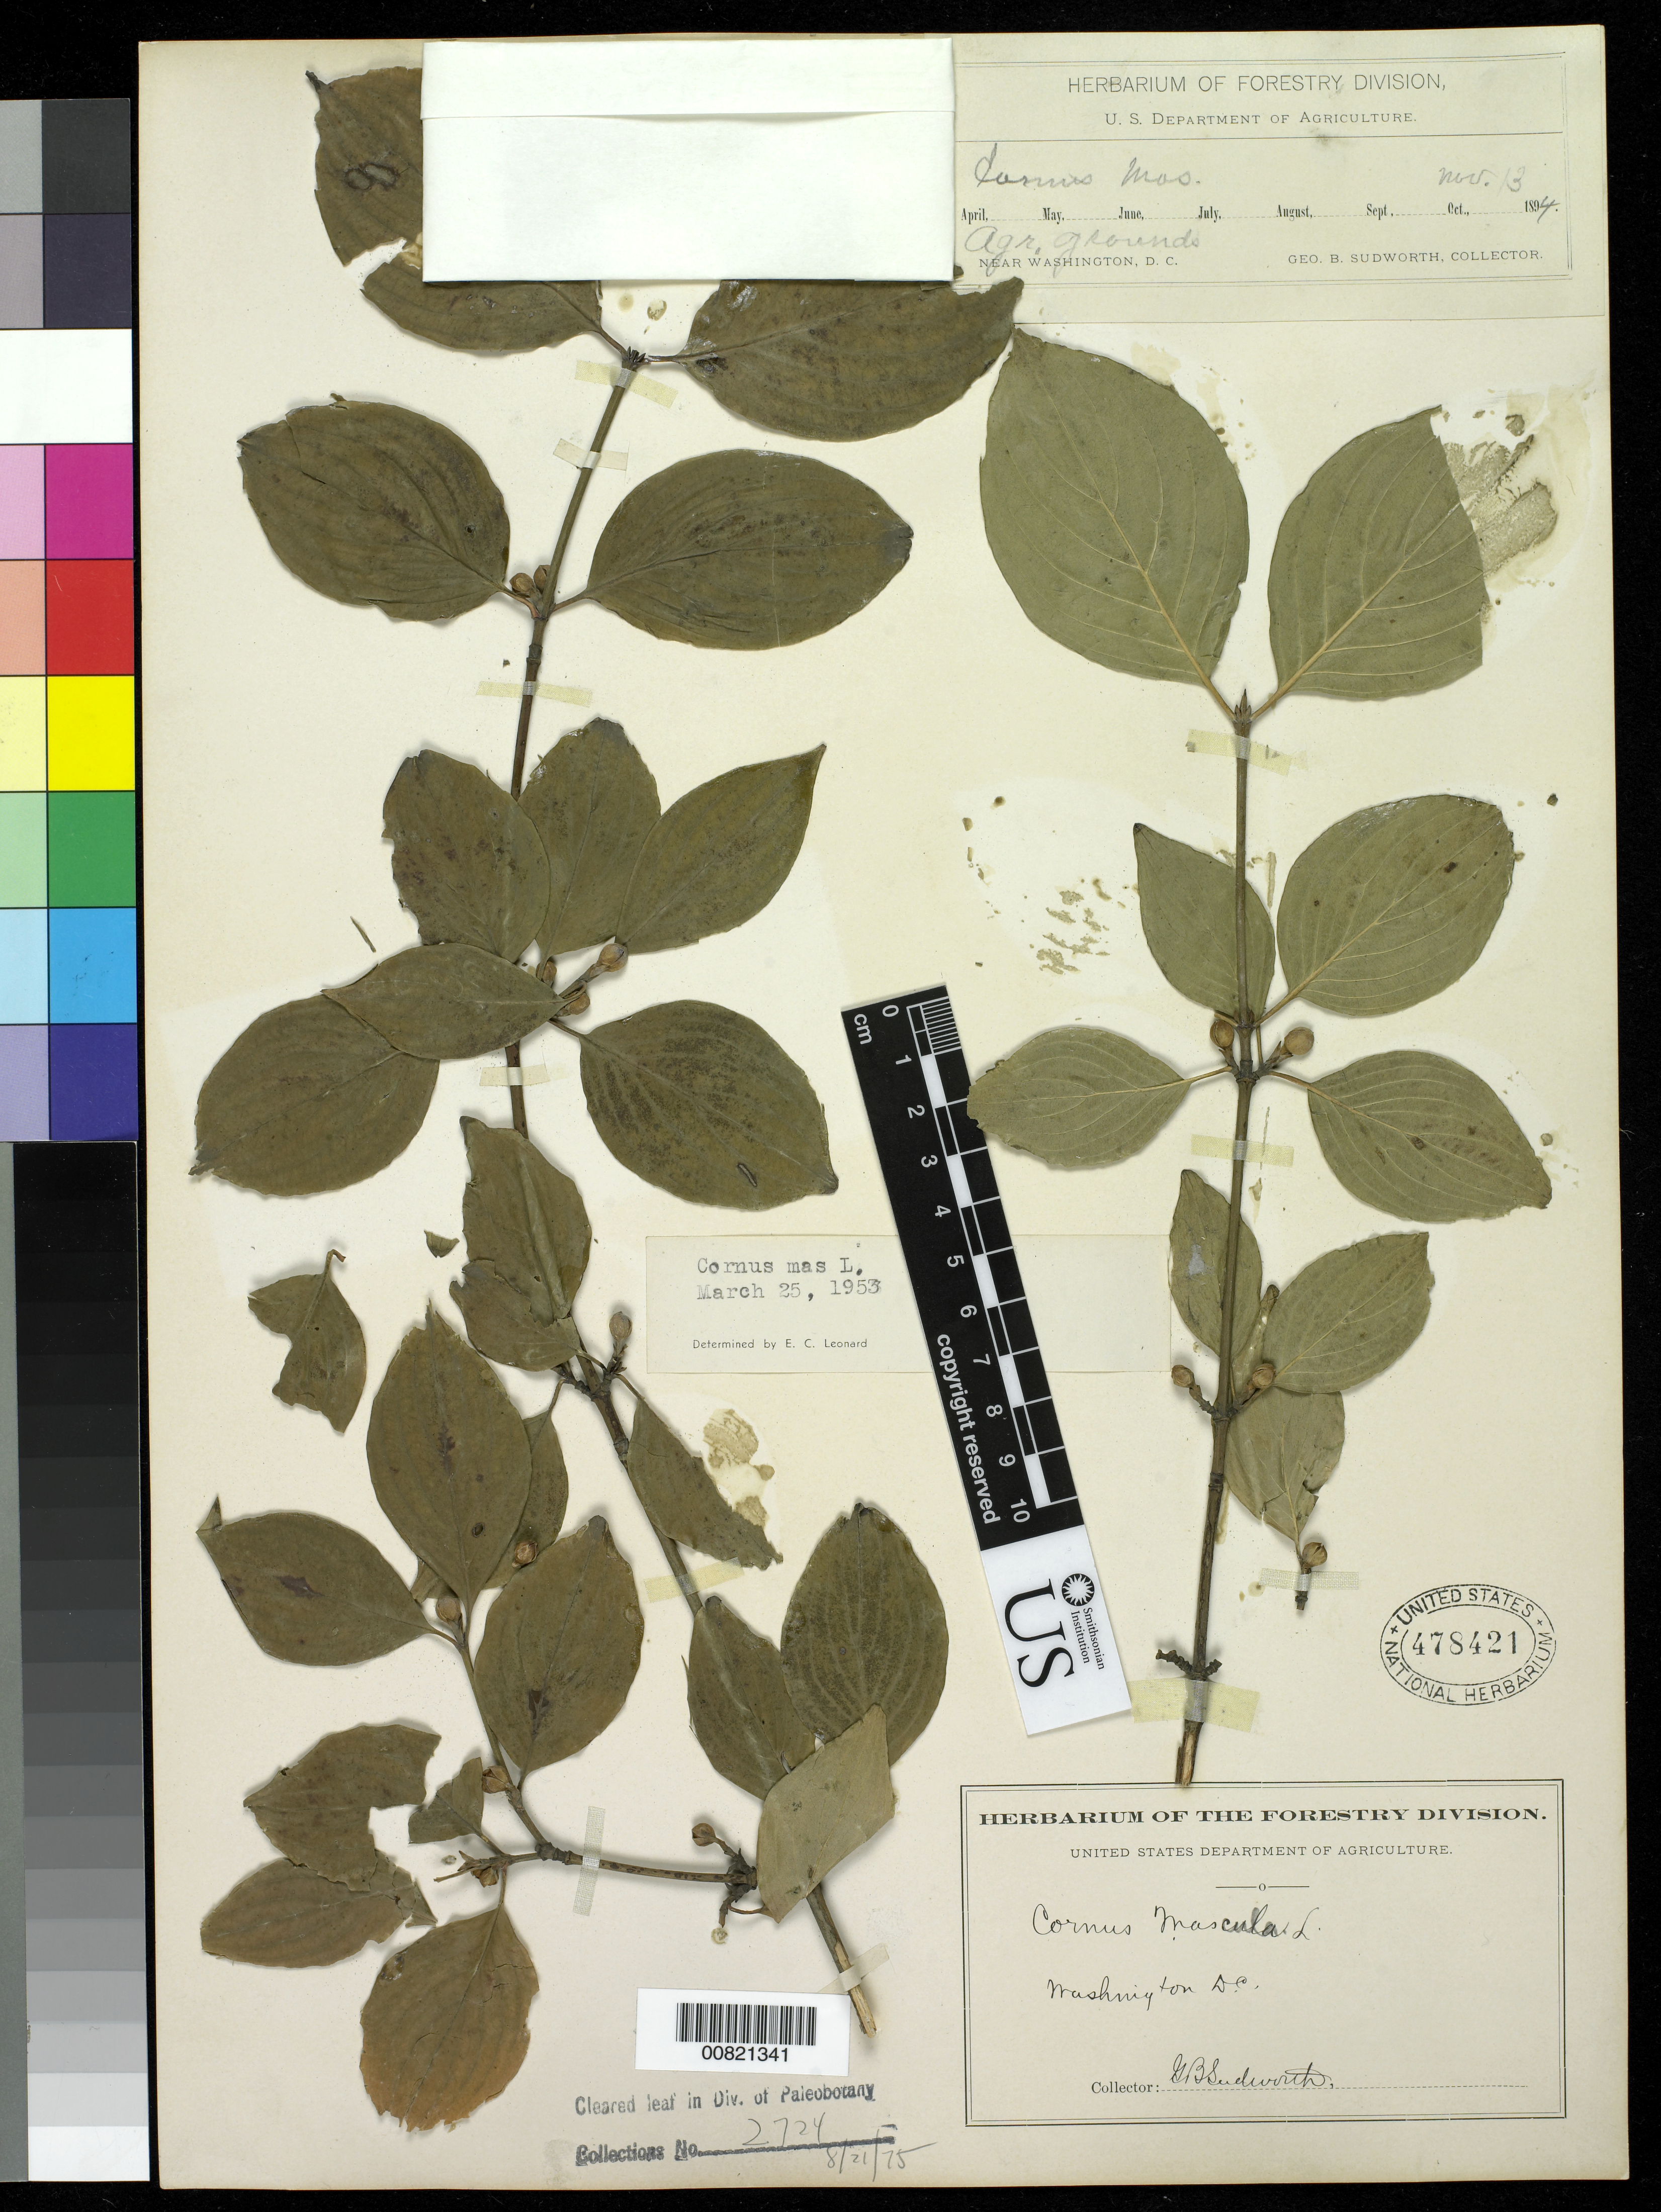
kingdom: Plantae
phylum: Tracheophyta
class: Magnoliopsida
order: Cornales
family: Cornaceae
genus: Cornus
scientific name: Cornus mas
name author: L.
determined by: Leonard, Emery C., (US)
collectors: G. B. Sudworth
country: United States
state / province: District of Columbia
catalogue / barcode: US 478421